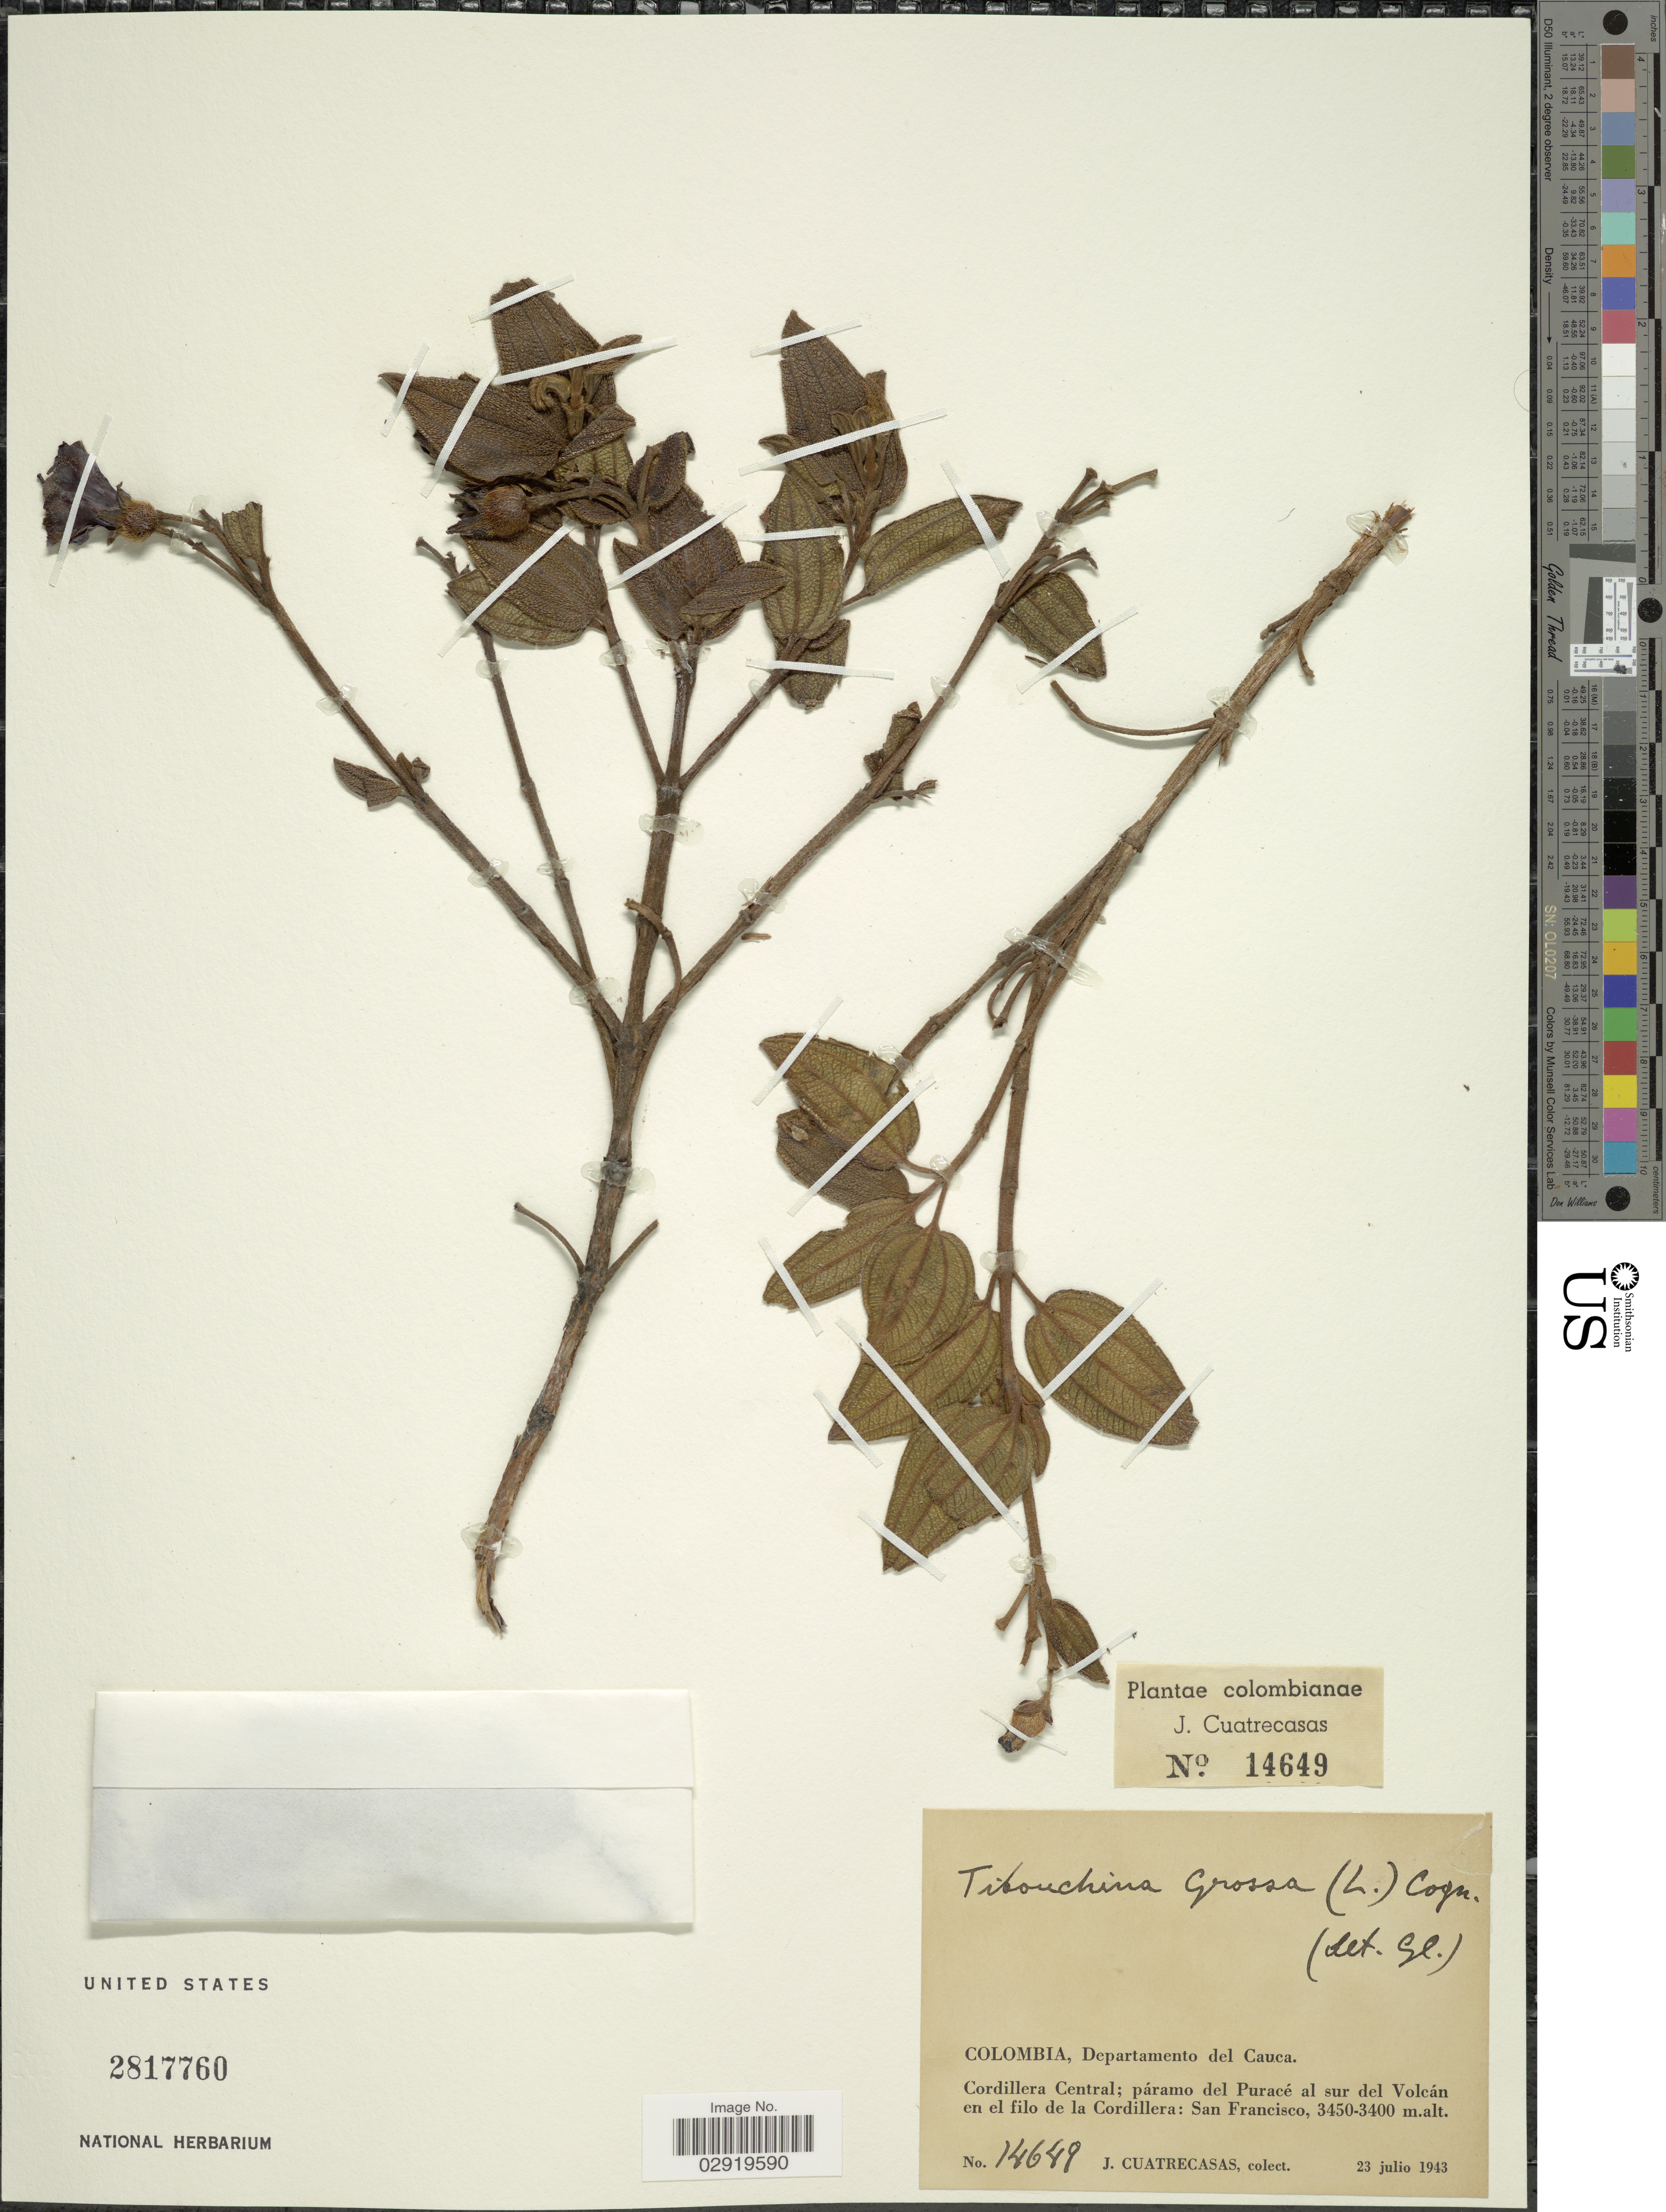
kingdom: Plantae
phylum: Tracheophyta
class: Magnoliopsida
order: Myrtales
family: Melastomataceae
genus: Chaetogastra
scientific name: Chaetogastra grossa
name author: (L. f.) P.J.F. Guim. & Michelang.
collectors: J. Cuatrecasas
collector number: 14649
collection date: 1943-07-23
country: Colombia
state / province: Cauca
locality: Departamento del Cauca. Cordillera Central; páramo del Puracé al sur del Volcán en el filo de la Cordillera: San Francisco.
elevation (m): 3400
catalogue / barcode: US 2817760